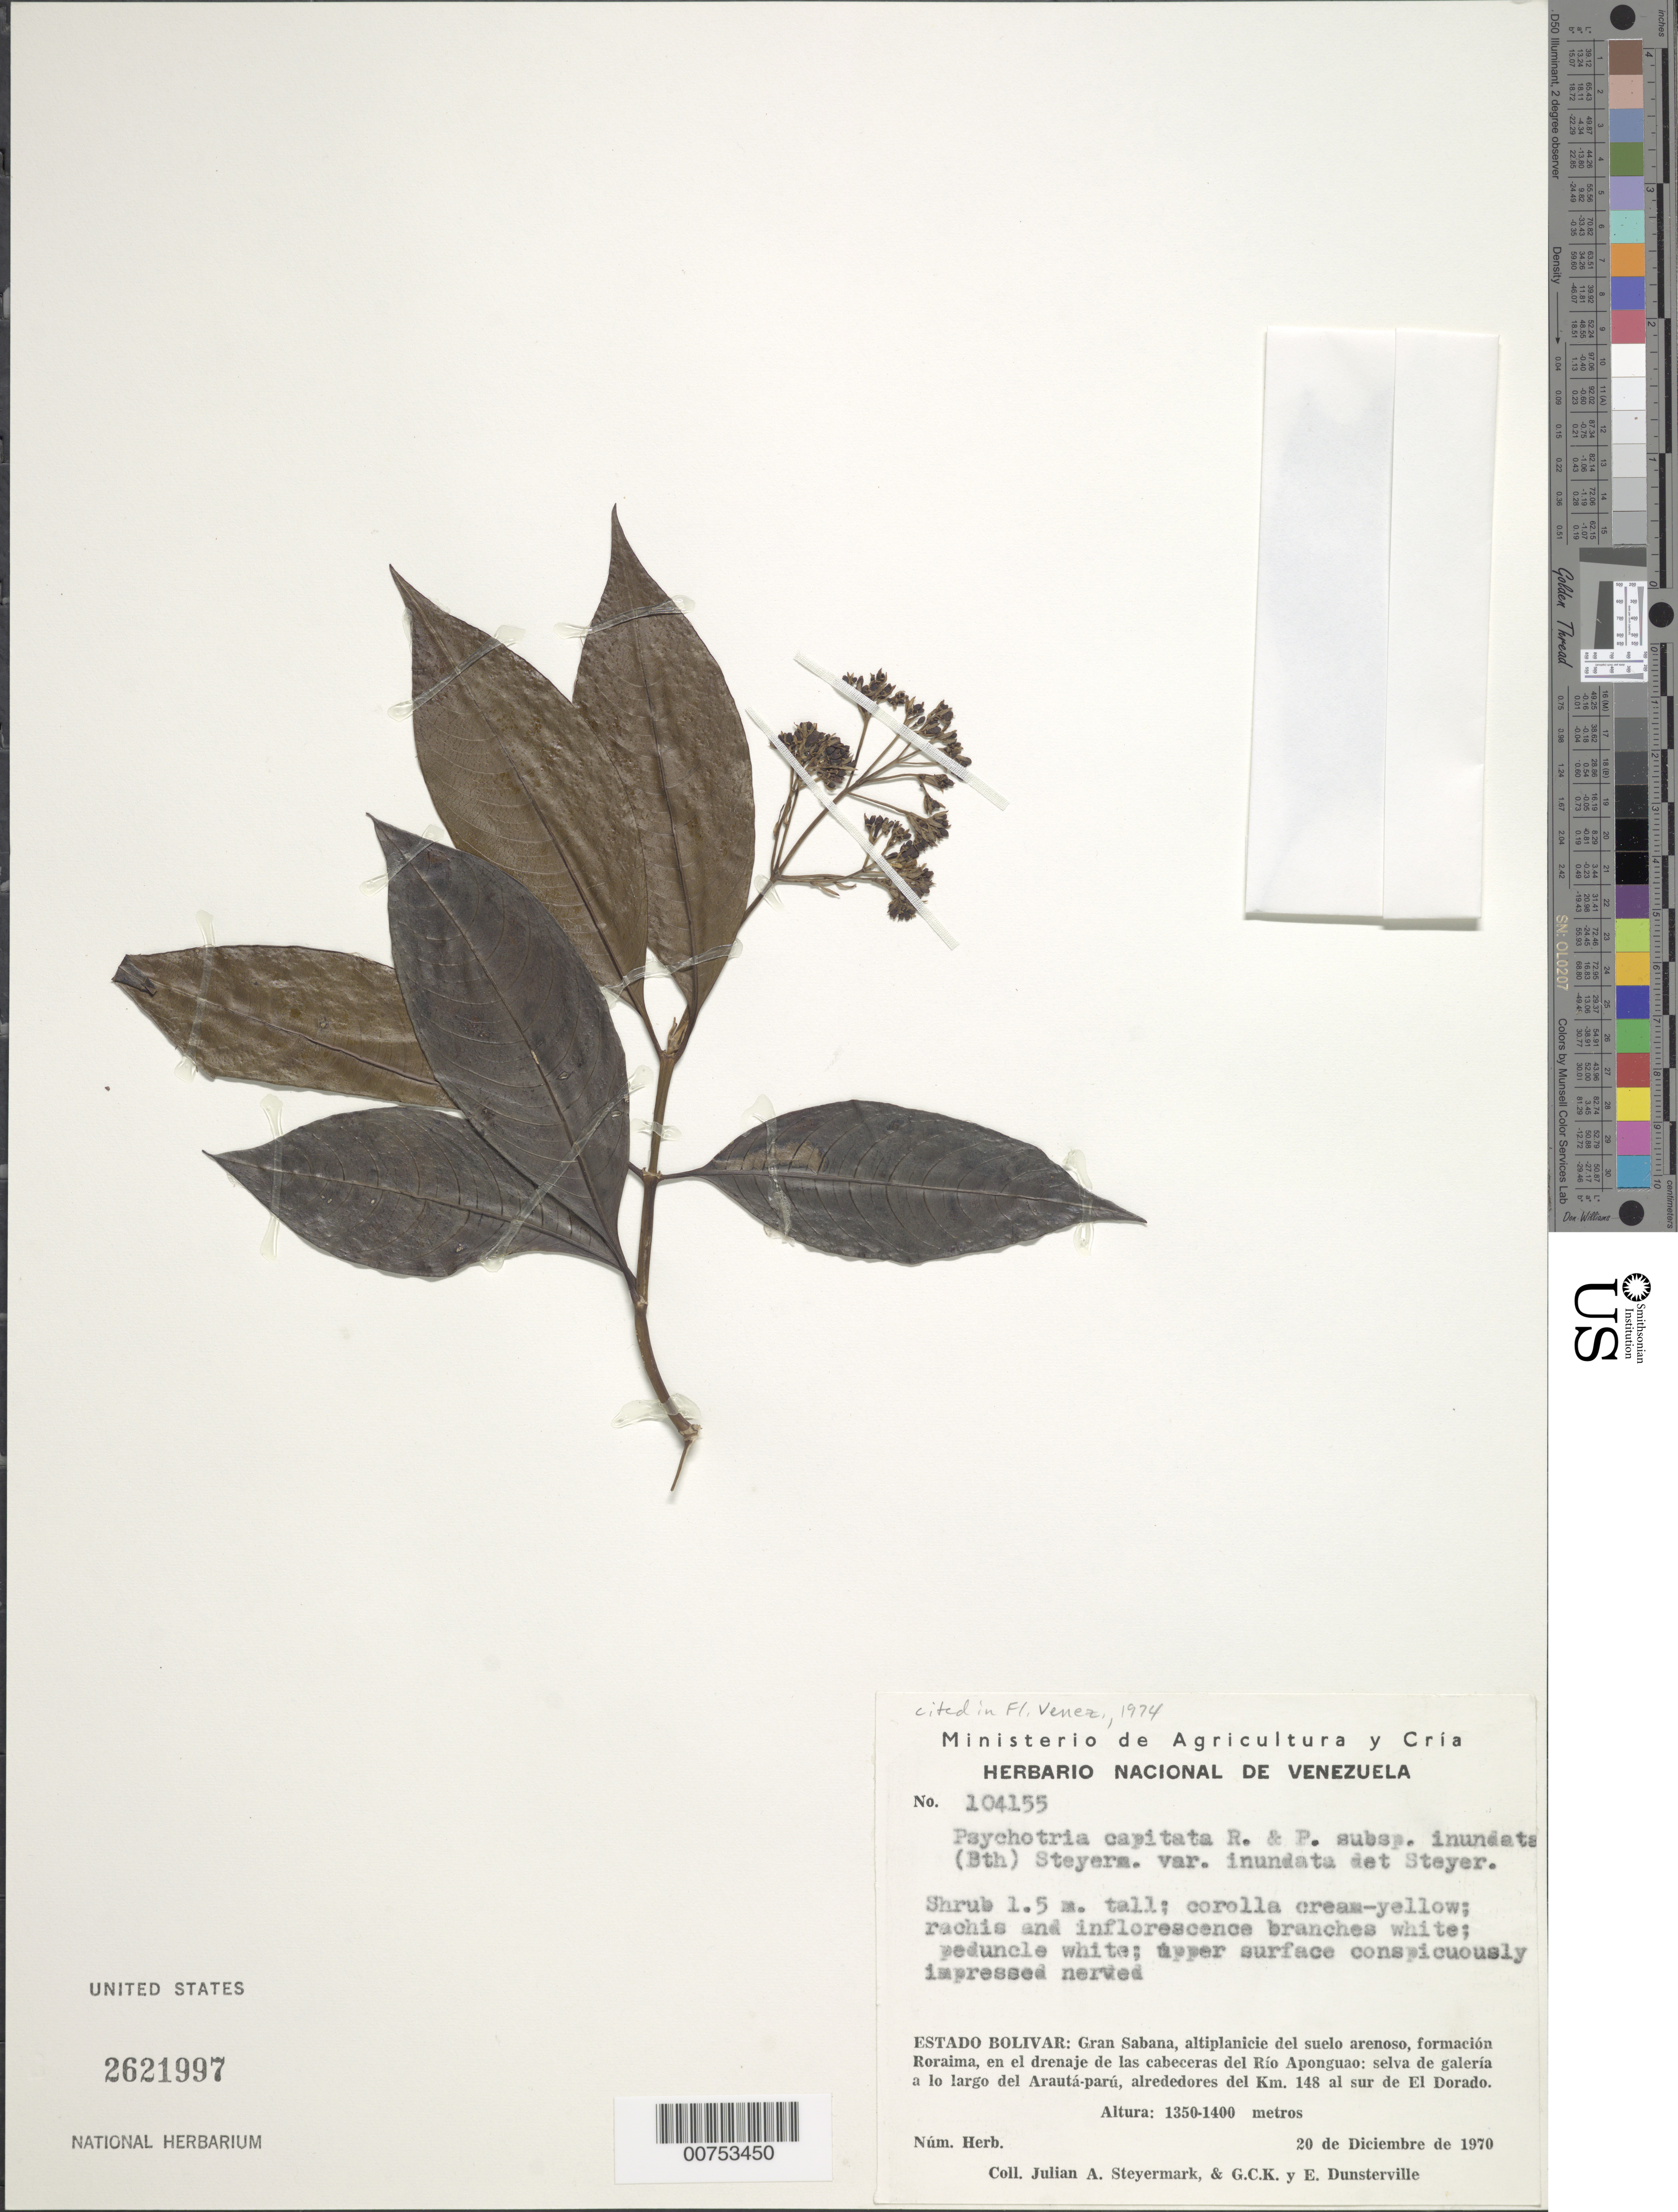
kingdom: Plantae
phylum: Tracheophyta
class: Magnoliopsida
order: Gentianales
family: Rubiaceae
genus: Psychotria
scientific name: Psychotria capitata var. inundata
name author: (Benth.) Steyerm.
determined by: Steyermark, Julian A., (VEN)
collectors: J. Steyermark, G. C. K. Dunsterville & E. Dunsterville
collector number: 104155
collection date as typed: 20-Dec-70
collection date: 1970-12-20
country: Venezuela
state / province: Bolívar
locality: Gran Sabana, formacion Roraima, Río Aponguao; a lo largo del Arautá-parú, alrededores del km 148 al sur de El Dorado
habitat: High plateau with sandy ground; gallery forest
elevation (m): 1350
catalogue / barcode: US 2621997